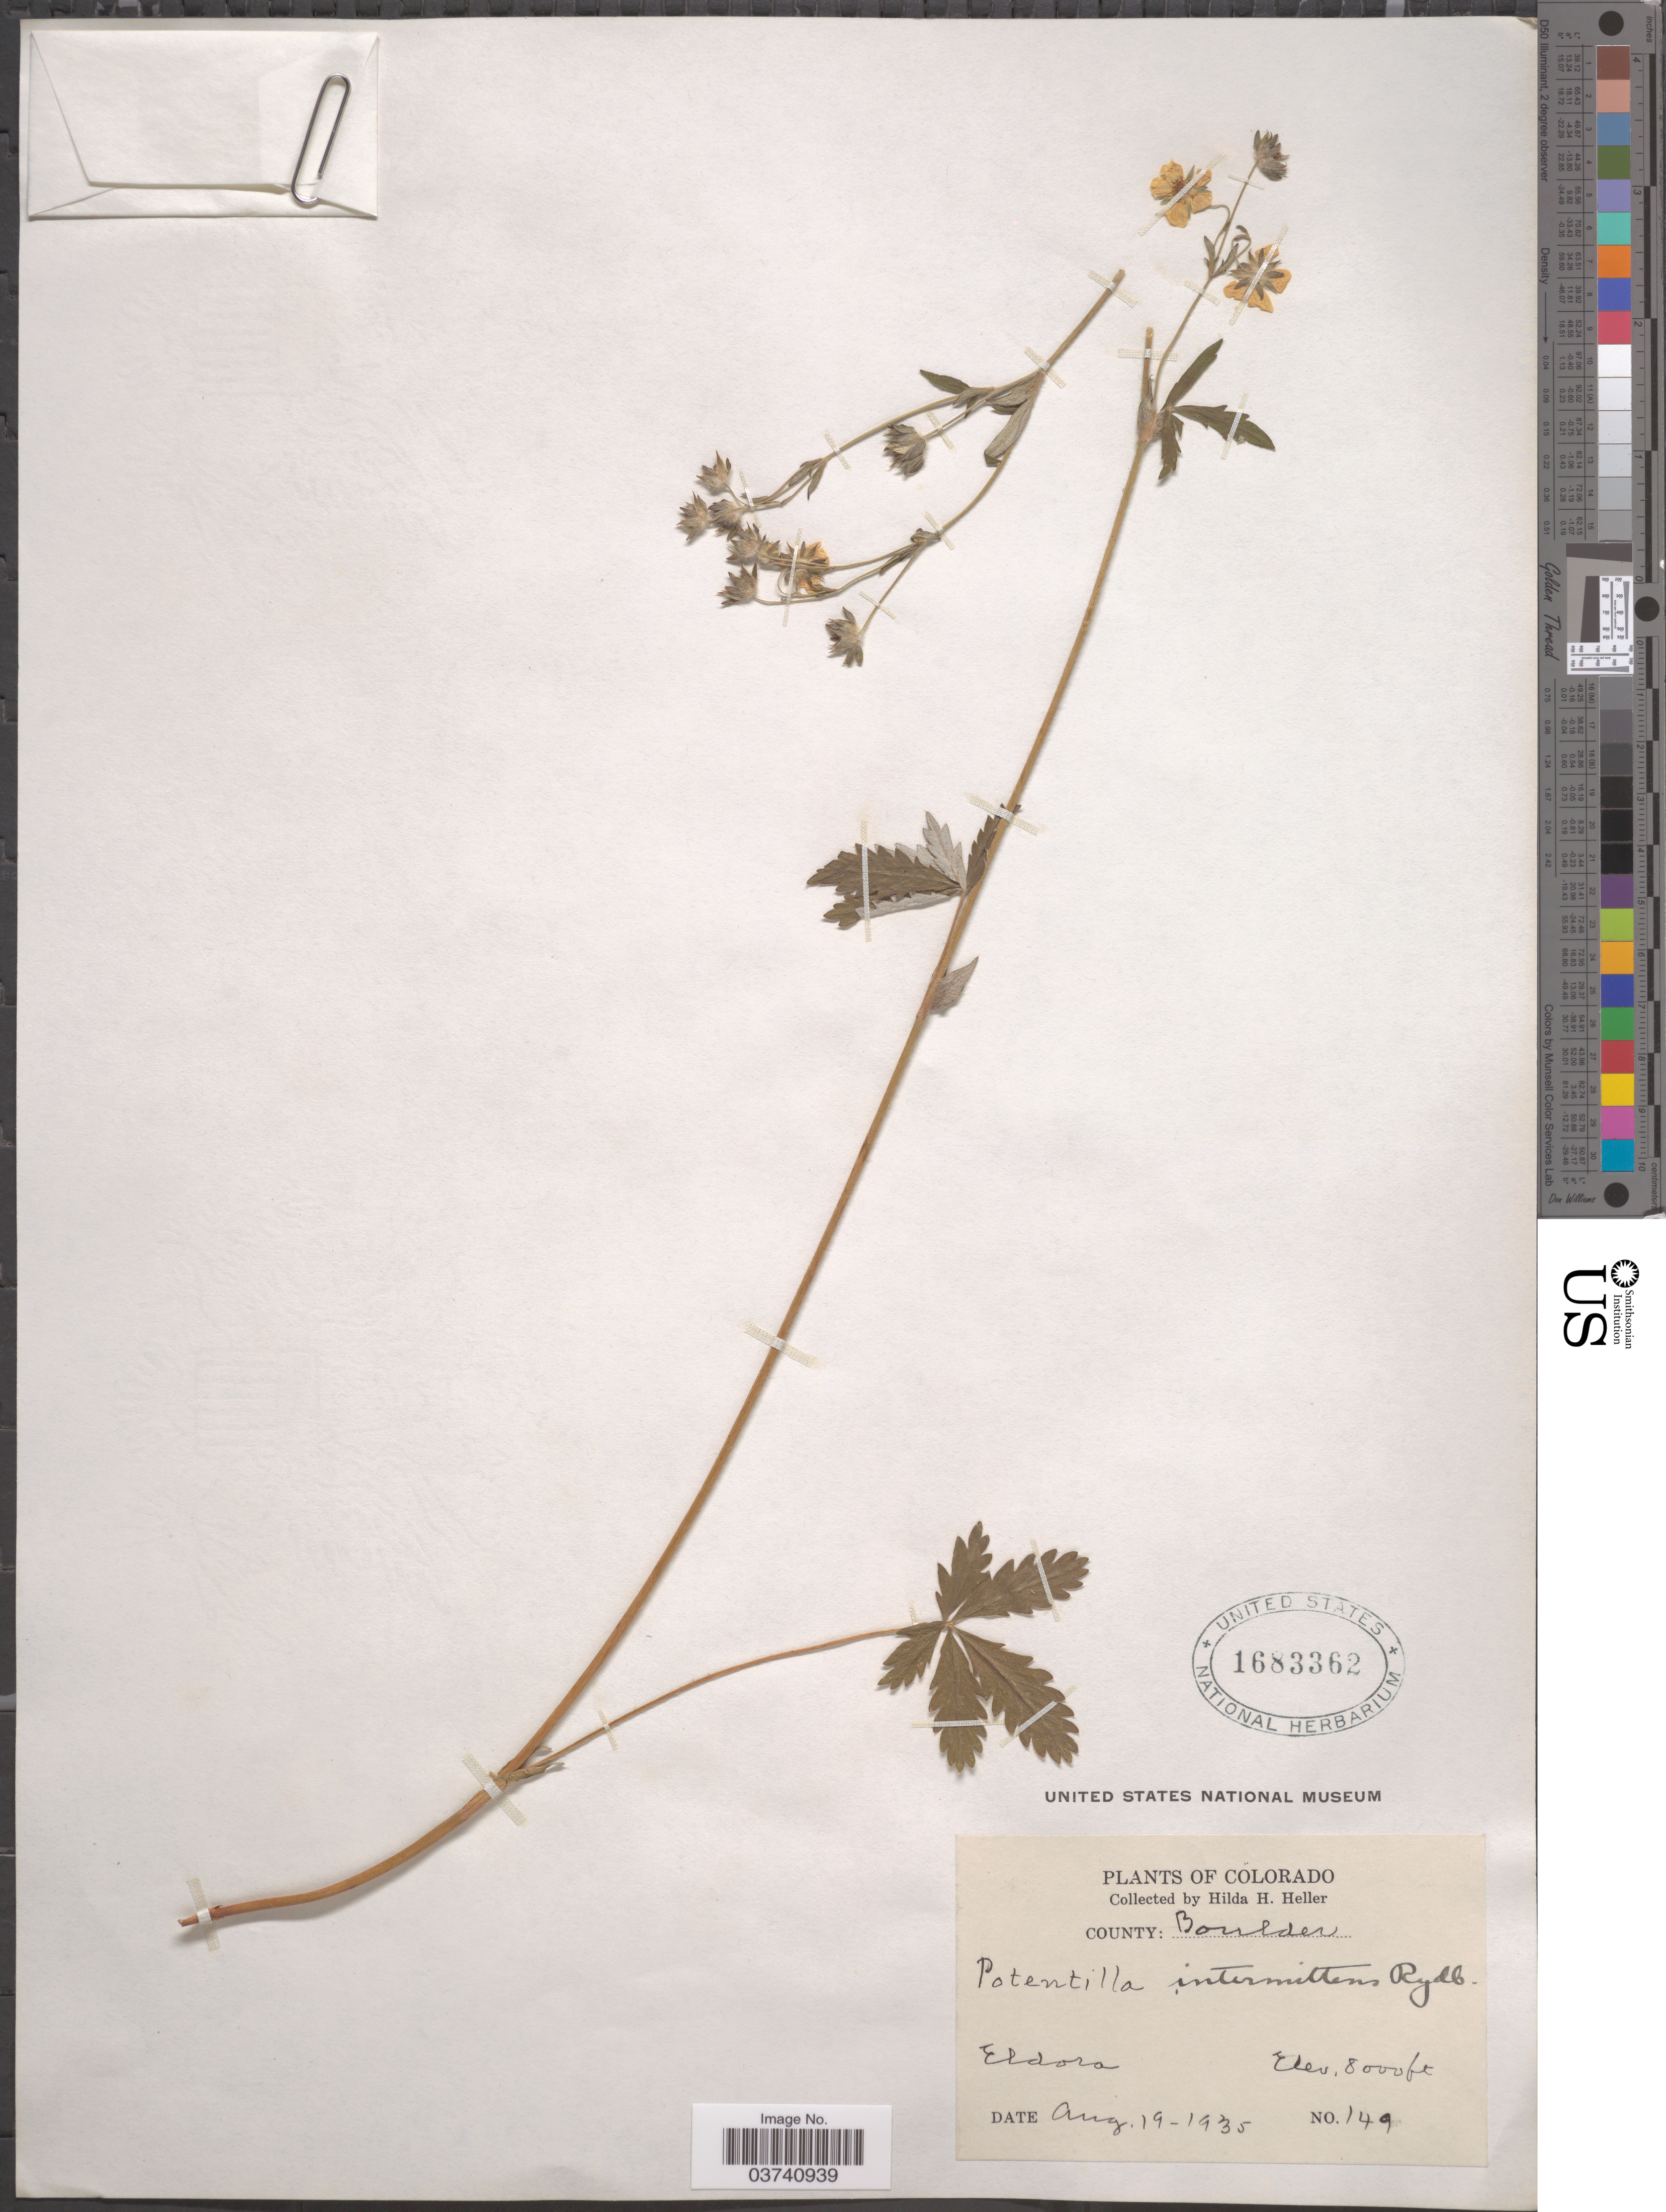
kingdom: Plantae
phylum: Tracheophyta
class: Magnoliopsida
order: Rosales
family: Rosaceae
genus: Potentilla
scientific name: Potentilla intermittens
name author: Rydb.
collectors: H. H. Heller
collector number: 149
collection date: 1935-08-19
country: United States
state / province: Colorado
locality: County: Boulder. Eldora.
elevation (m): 2438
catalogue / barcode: US 1683362